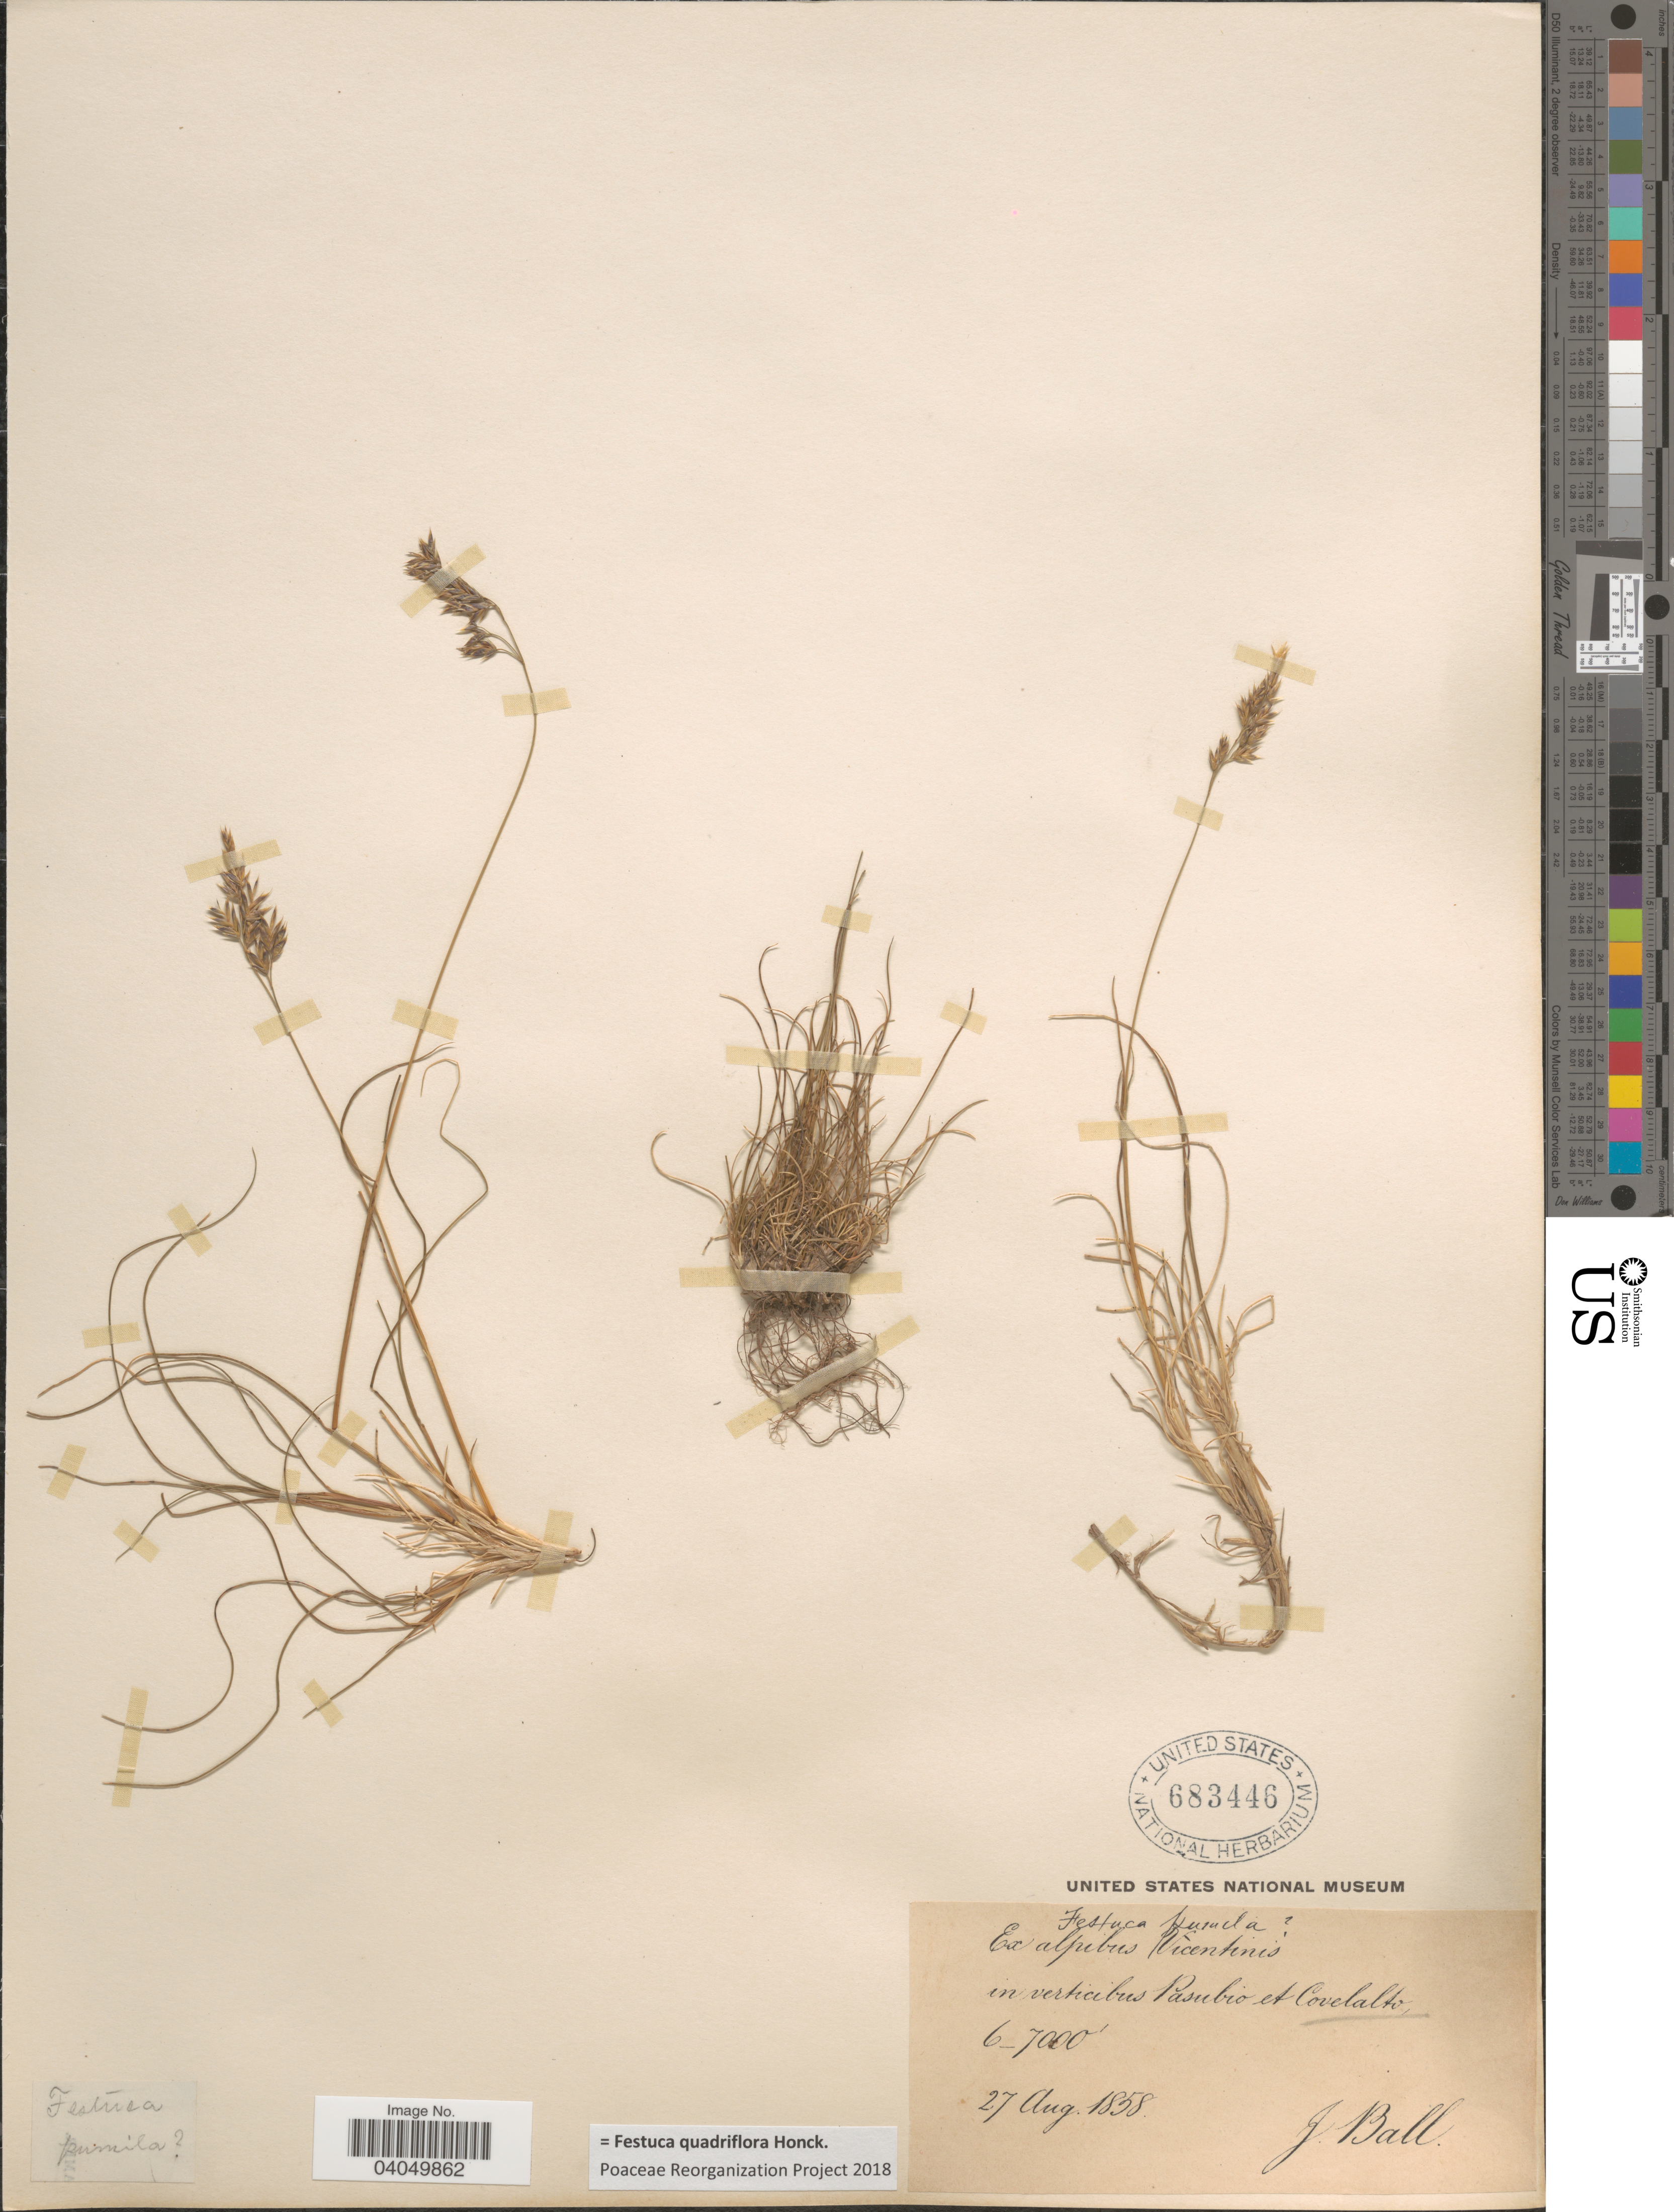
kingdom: Plantae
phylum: Tracheophyta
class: Liliopsida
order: Poales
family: Poaceae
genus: Festuca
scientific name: Festuca quadriflora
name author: Honck.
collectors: J. Ball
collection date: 1858-08-27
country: Italy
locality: Ex alpibus Vicentinis in verticibus Pasubio et Covelalto.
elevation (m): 1829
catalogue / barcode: US 683446